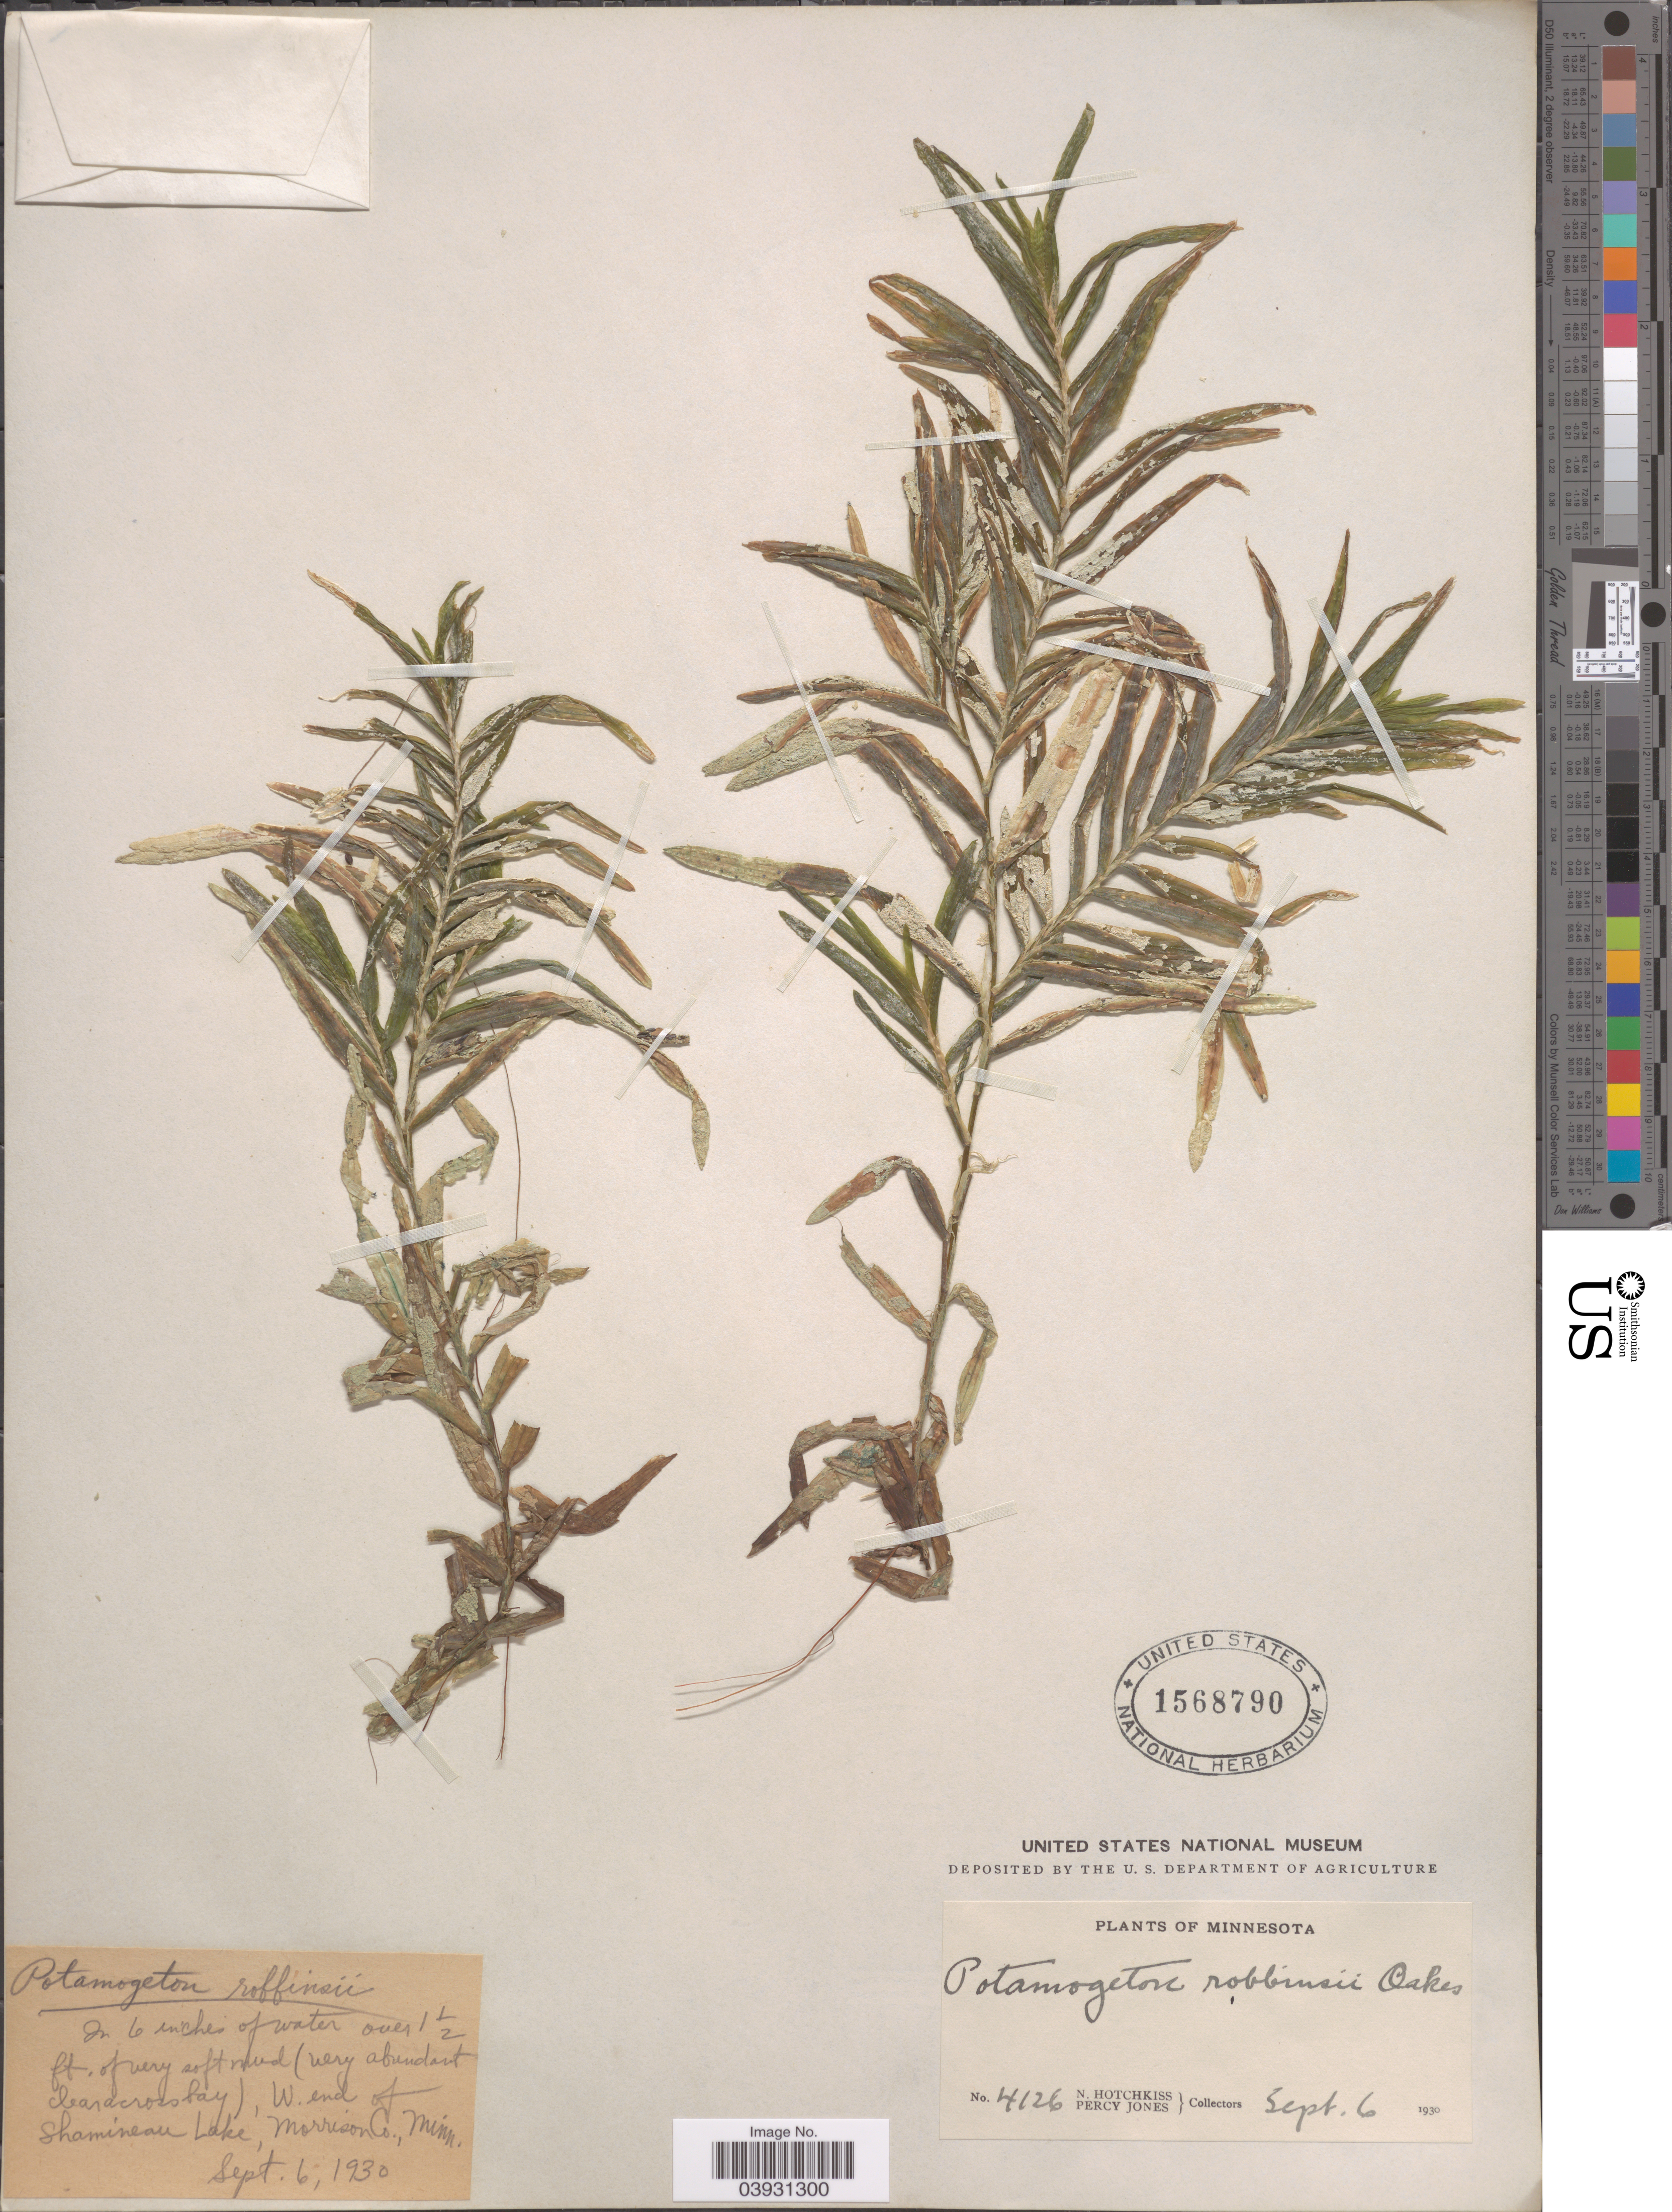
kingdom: Plantae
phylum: Tracheophyta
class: Liliopsida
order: Alismatales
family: Potamogetonaceae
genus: Potamogeton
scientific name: Potamogeton robbinsii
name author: Oakes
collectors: N. Hotchkiss & P. Jones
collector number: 4126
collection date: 1930-09-06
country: United States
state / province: Minnesota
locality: W. end of Shamineau Lake, Morrison Co.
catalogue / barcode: US 1568790